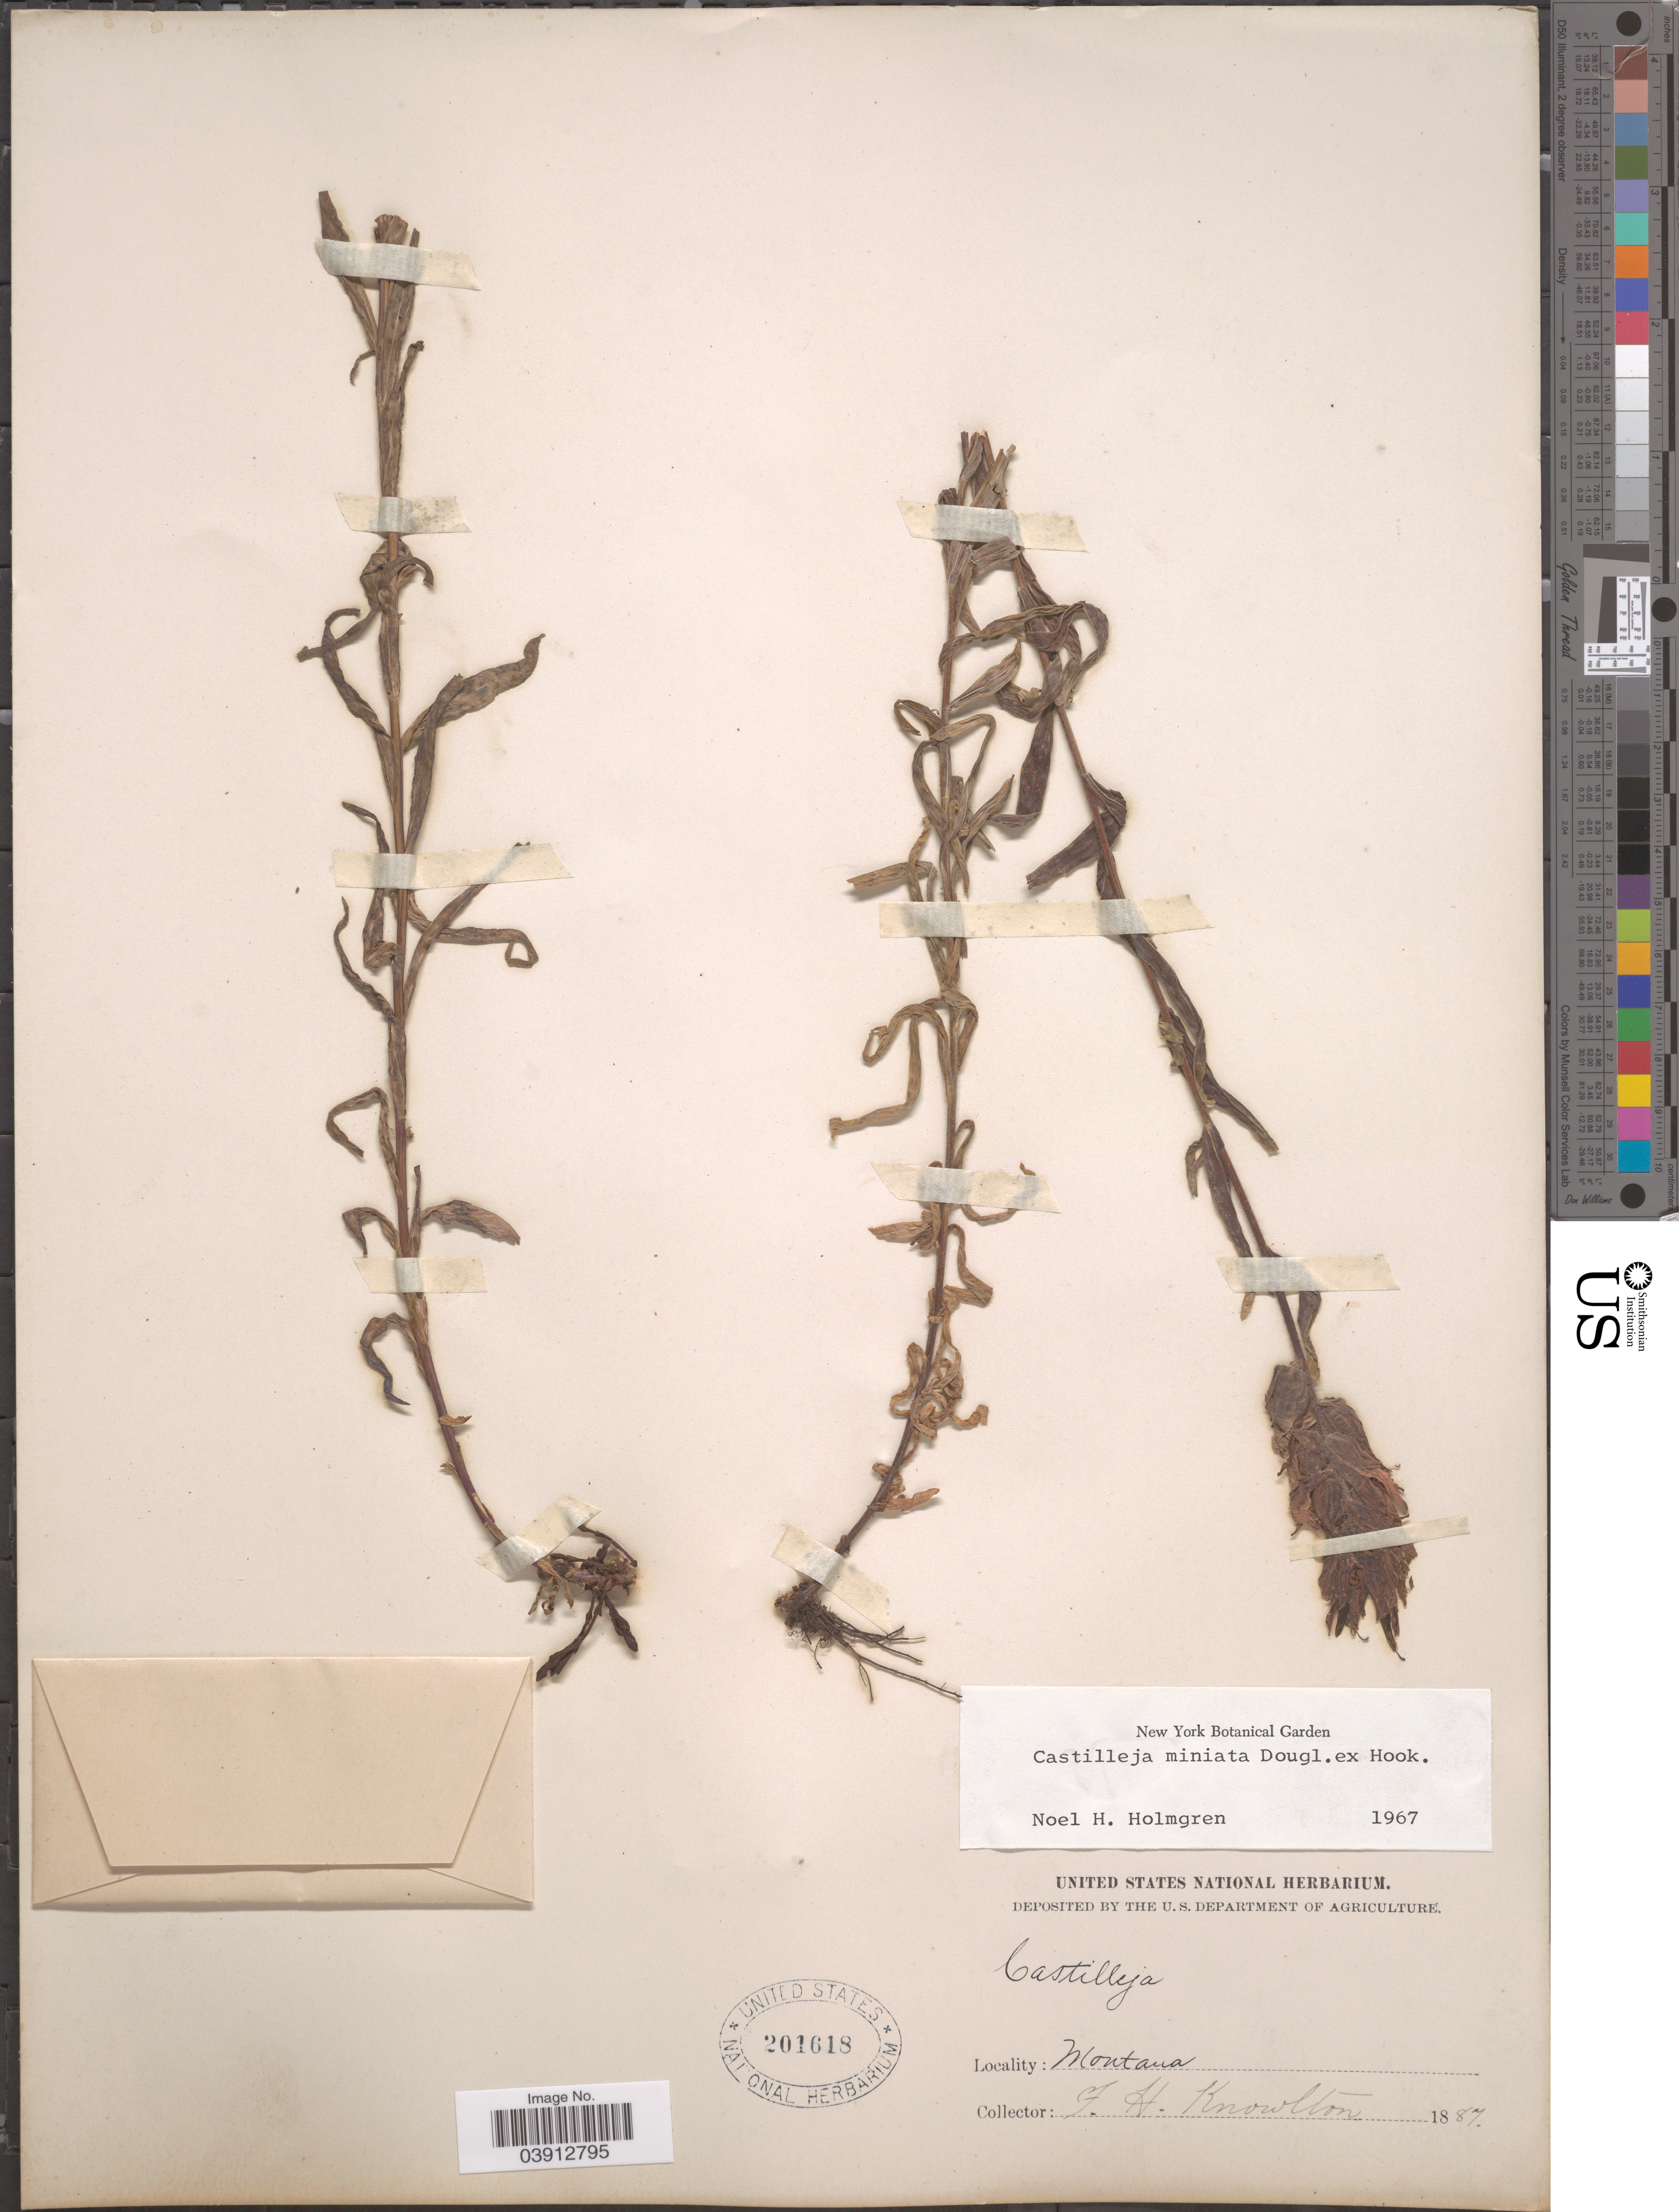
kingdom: Plantae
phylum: Tracheophyta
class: Magnoliopsida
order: Lamiales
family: Orobanchaceae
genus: Castilleja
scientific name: Castilleja miniata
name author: Douglas ex Hook.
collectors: F. H. Knowlton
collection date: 1887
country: United States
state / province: Montana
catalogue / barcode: US 201618